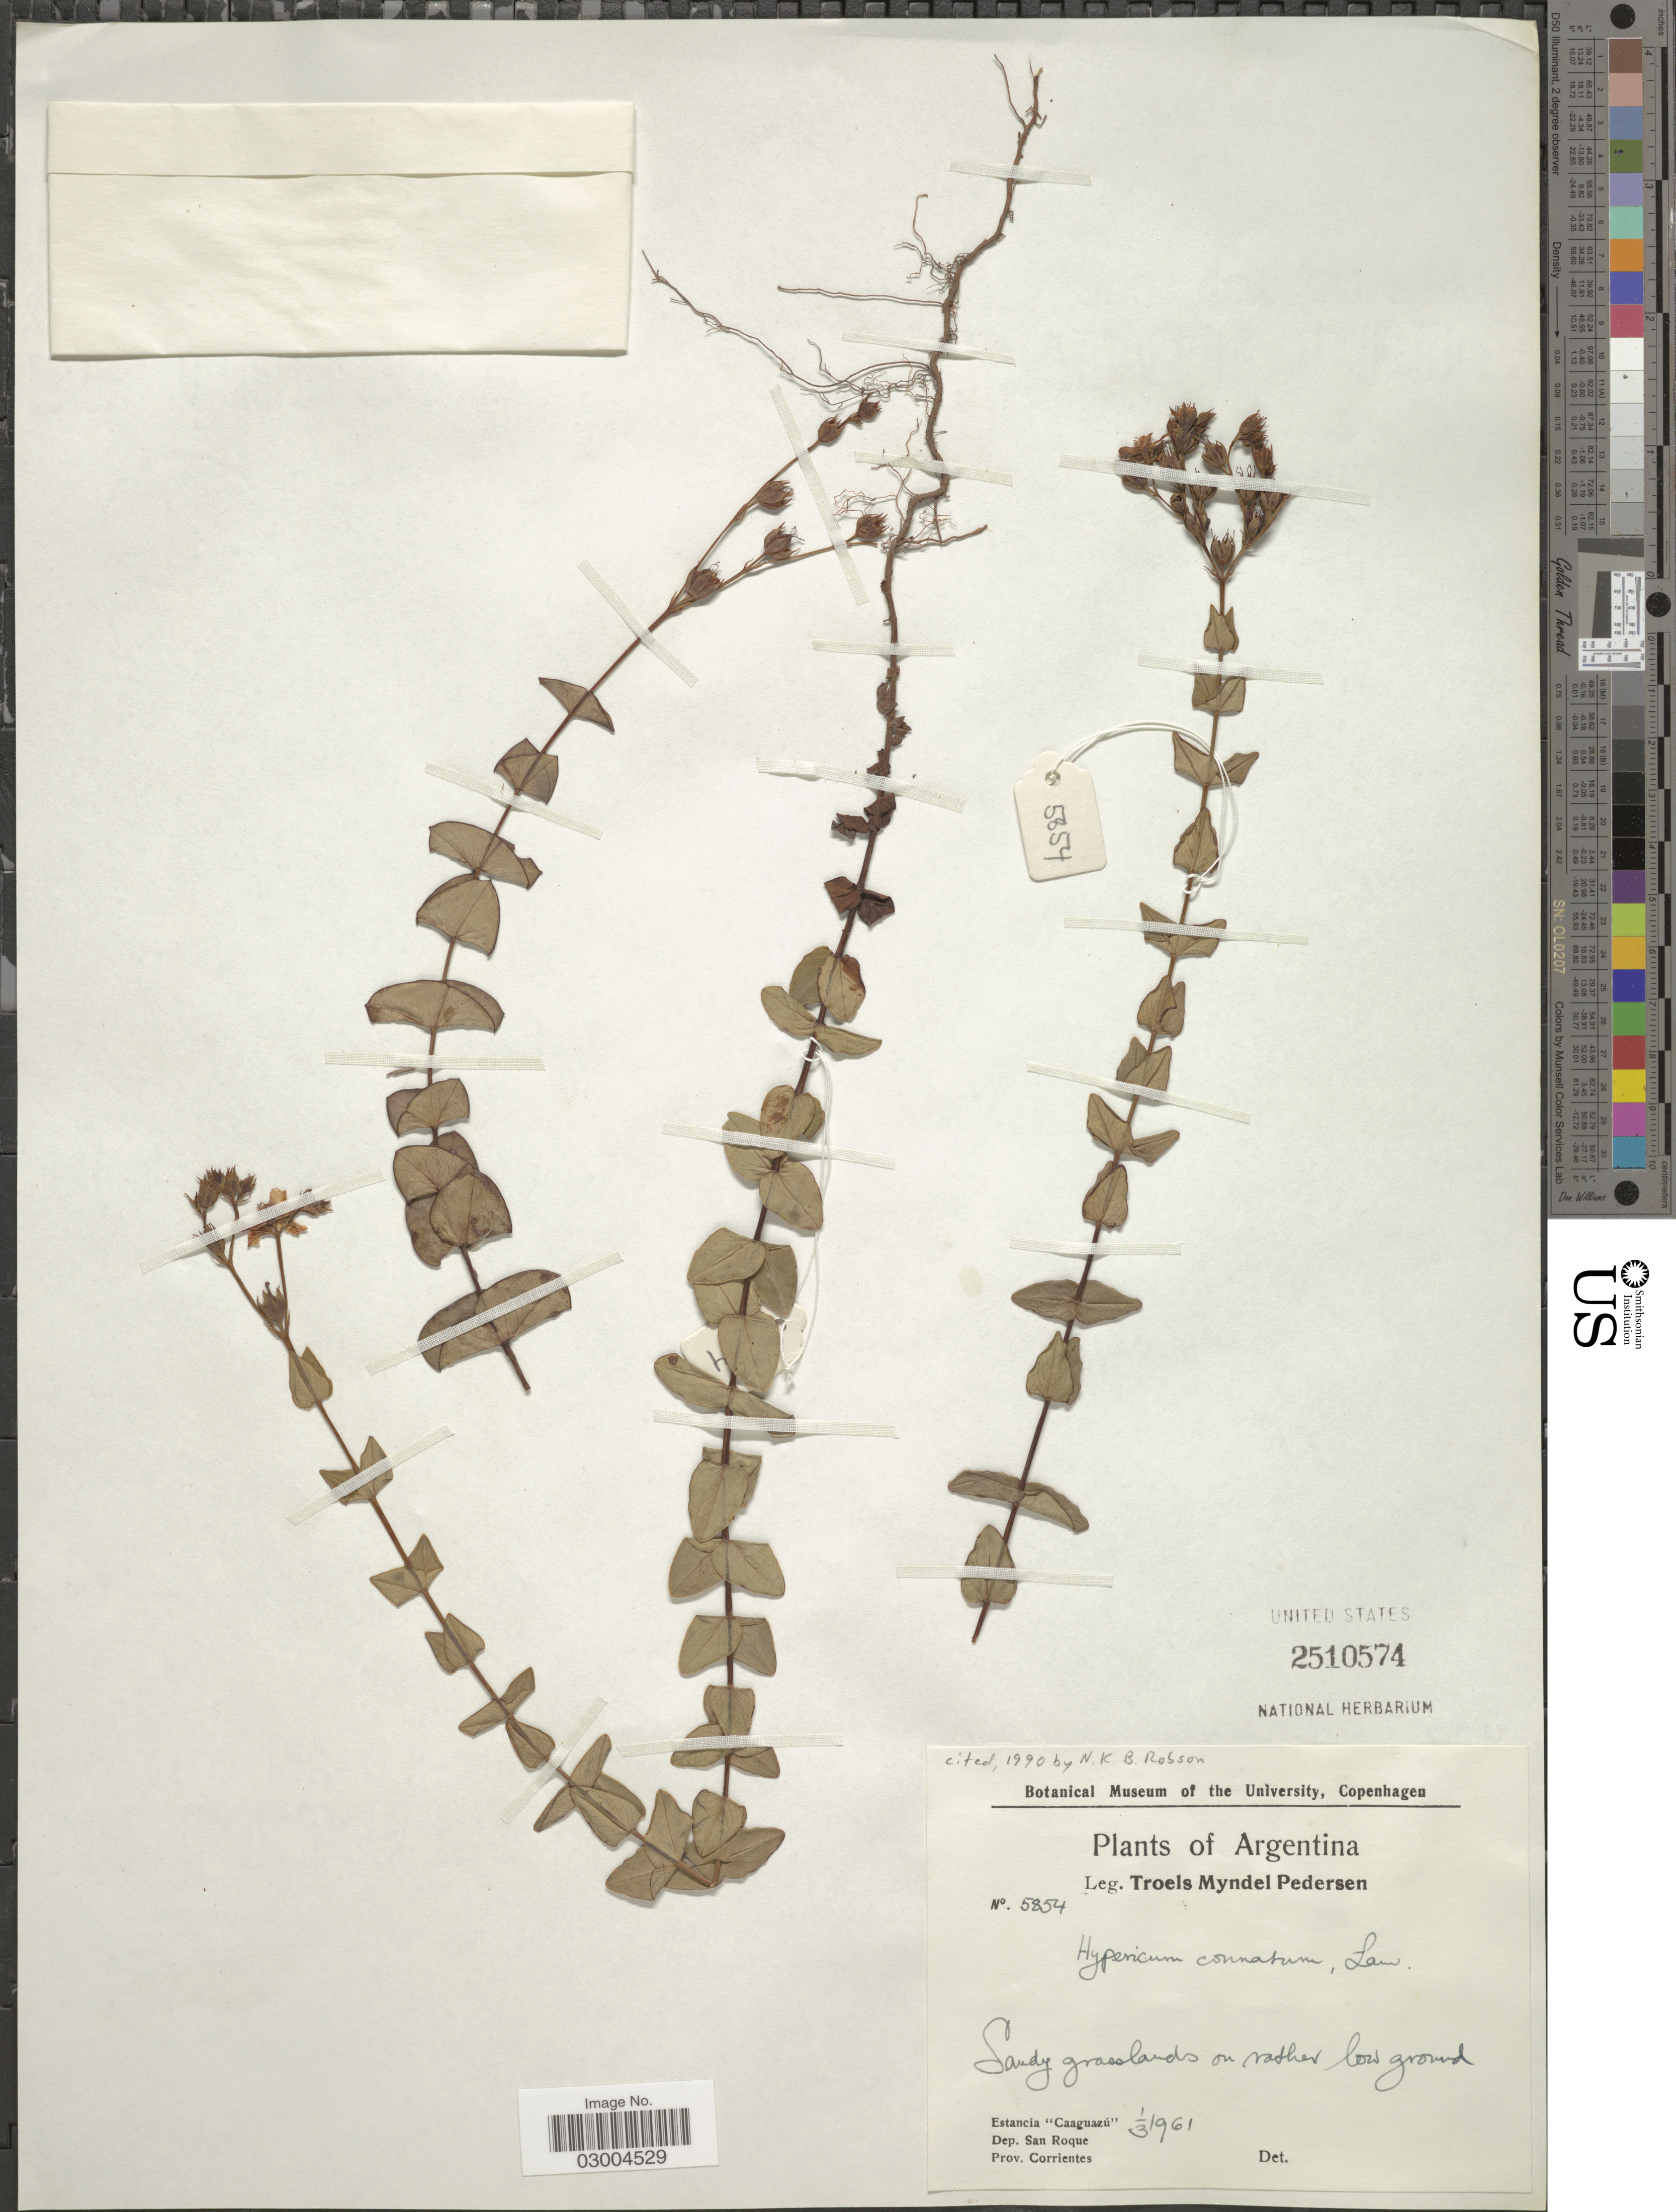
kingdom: Plantae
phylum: Tracheophyta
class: Magnoliopsida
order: Malpighiales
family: Hypericaceae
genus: Hypericum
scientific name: Hypericum connatum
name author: Lam.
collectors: T. Pederson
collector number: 5854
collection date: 1961-03-01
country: Argentina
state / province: Corrientes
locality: Estancia "Caaguazú". Dep. San Roque.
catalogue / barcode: US 2510574